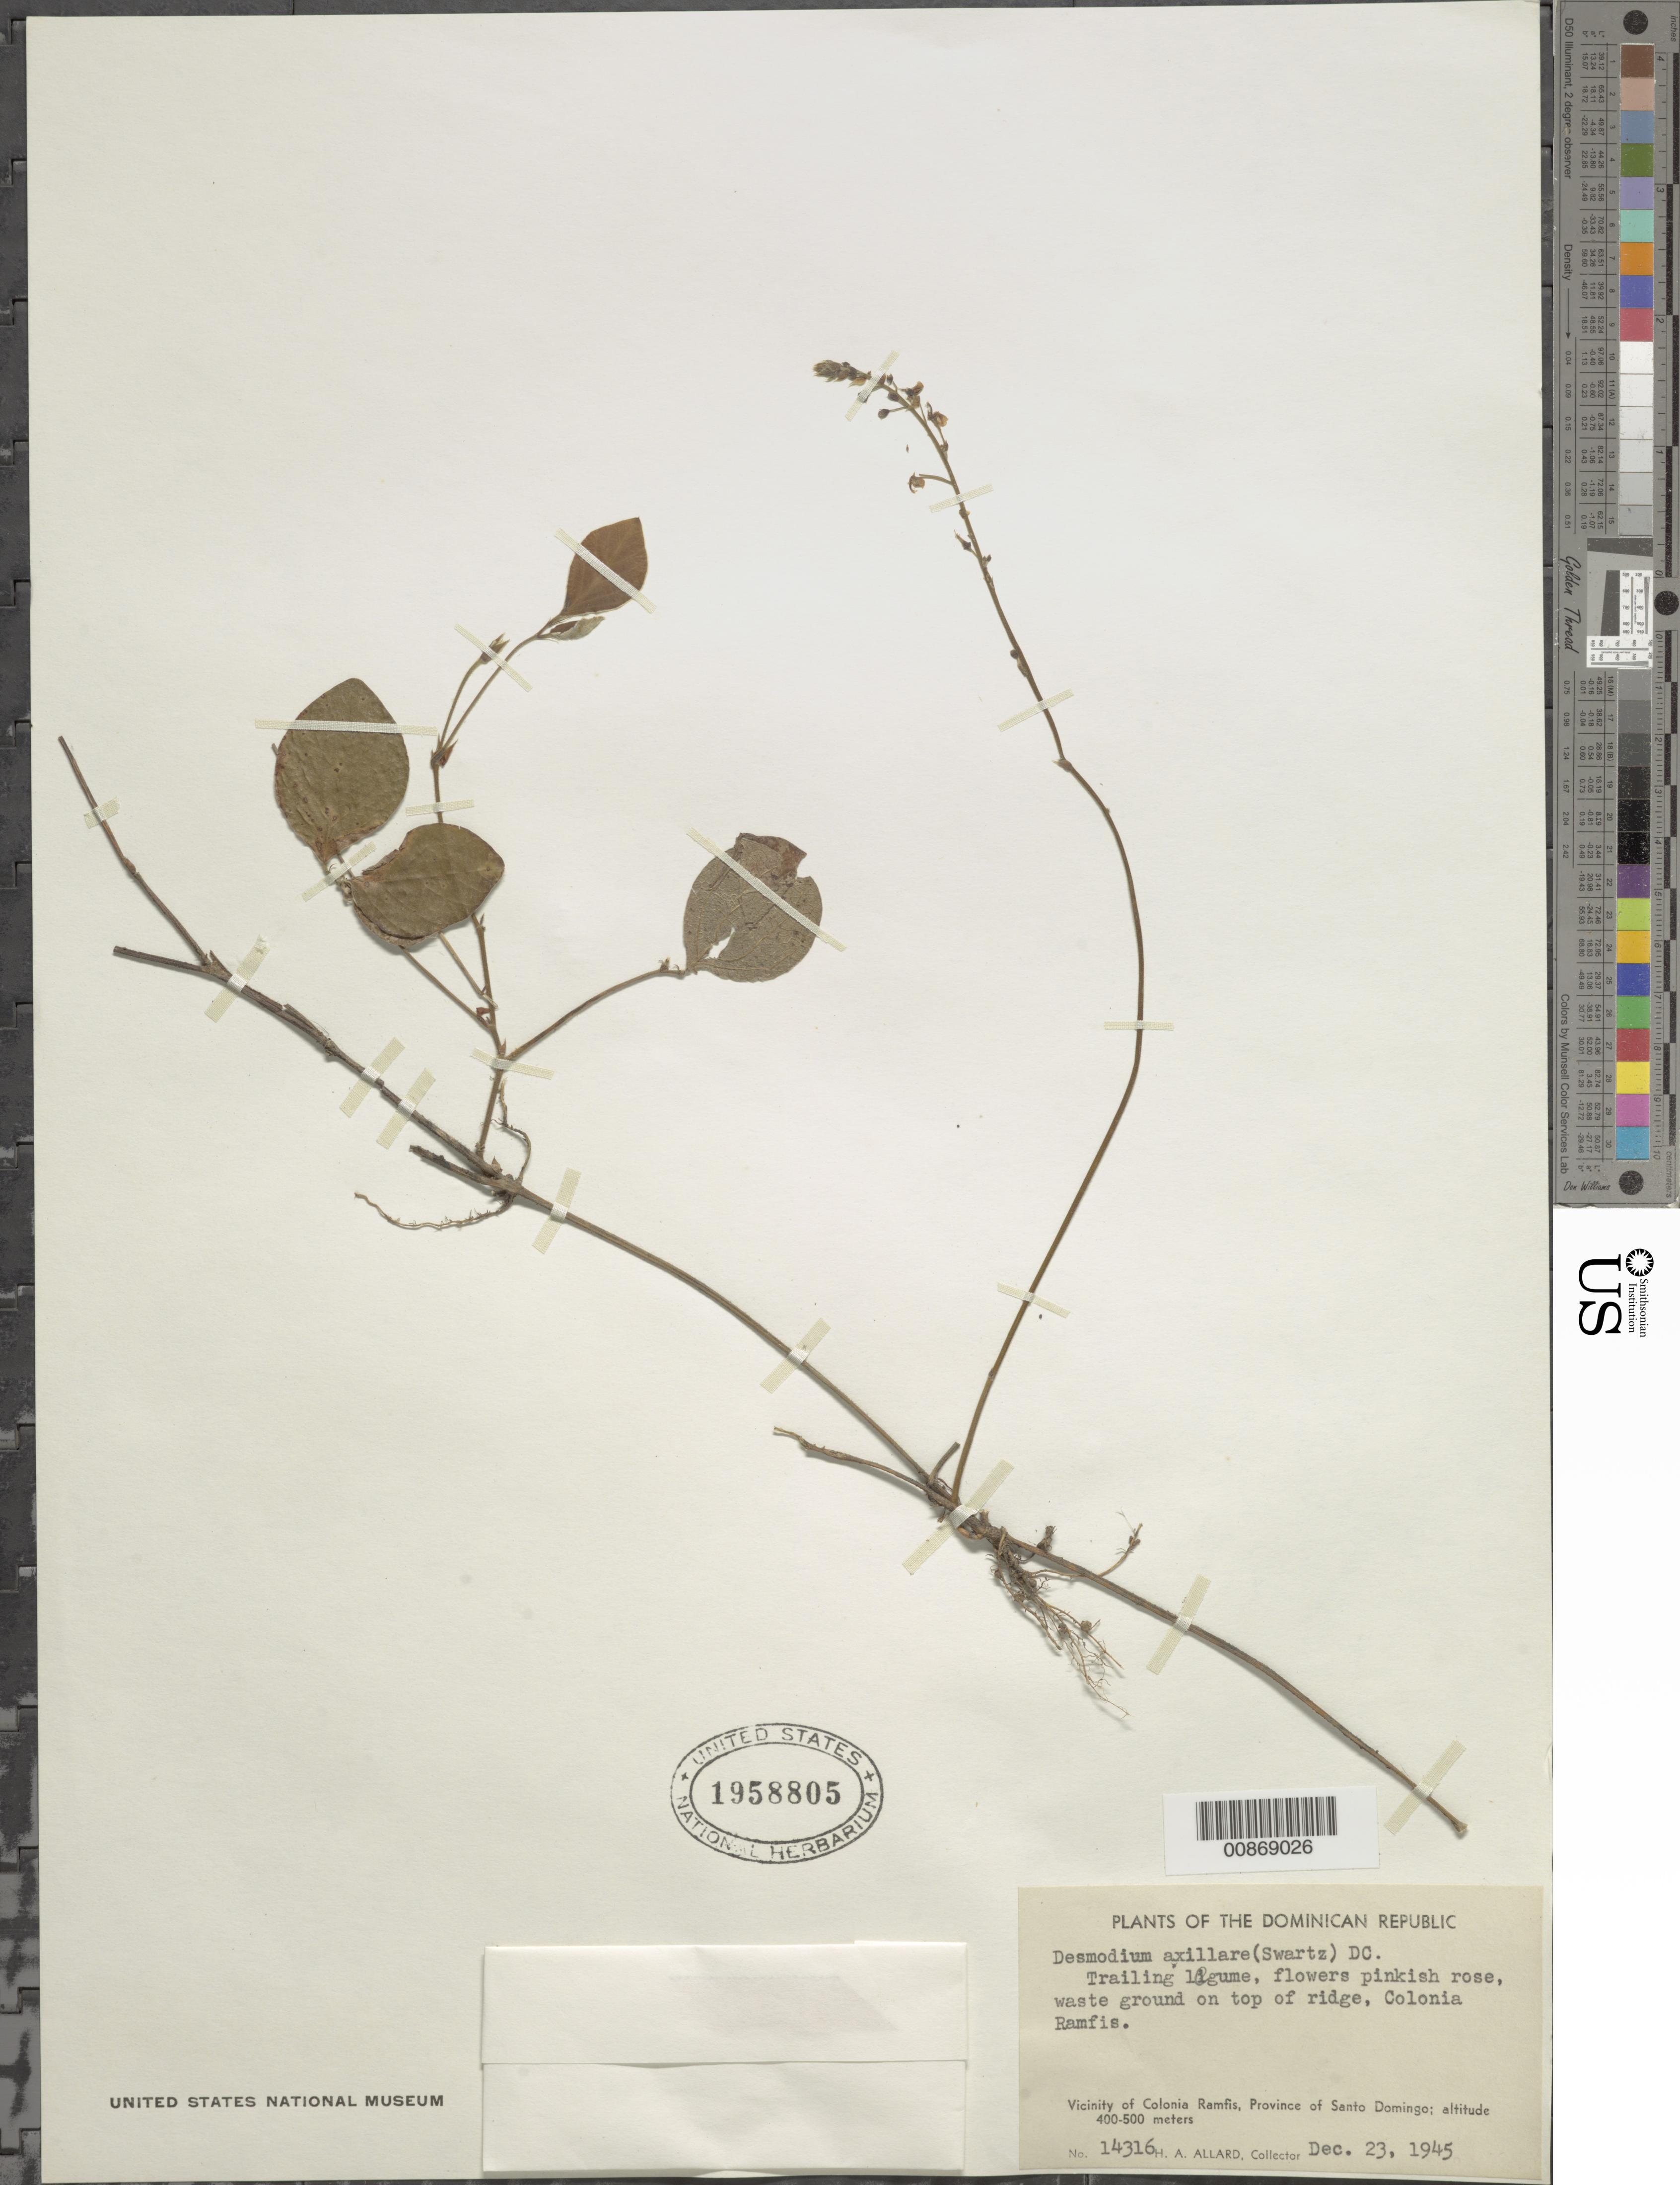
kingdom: Plantae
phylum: Tracheophyta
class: Magnoliopsida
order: Fabales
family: Fabaceae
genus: Desmodium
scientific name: Desmodium axillare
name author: (Sw.) DC.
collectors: H. A. Allard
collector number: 14316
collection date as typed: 23 Dec 1945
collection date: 1945-12-23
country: Dominican Republic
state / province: Distrito Nacional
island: Hispaniola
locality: Colonia Ramfis, Province of Santo Domingo (obsolete).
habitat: Waste ground on top of ridge.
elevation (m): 400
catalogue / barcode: US 1958805